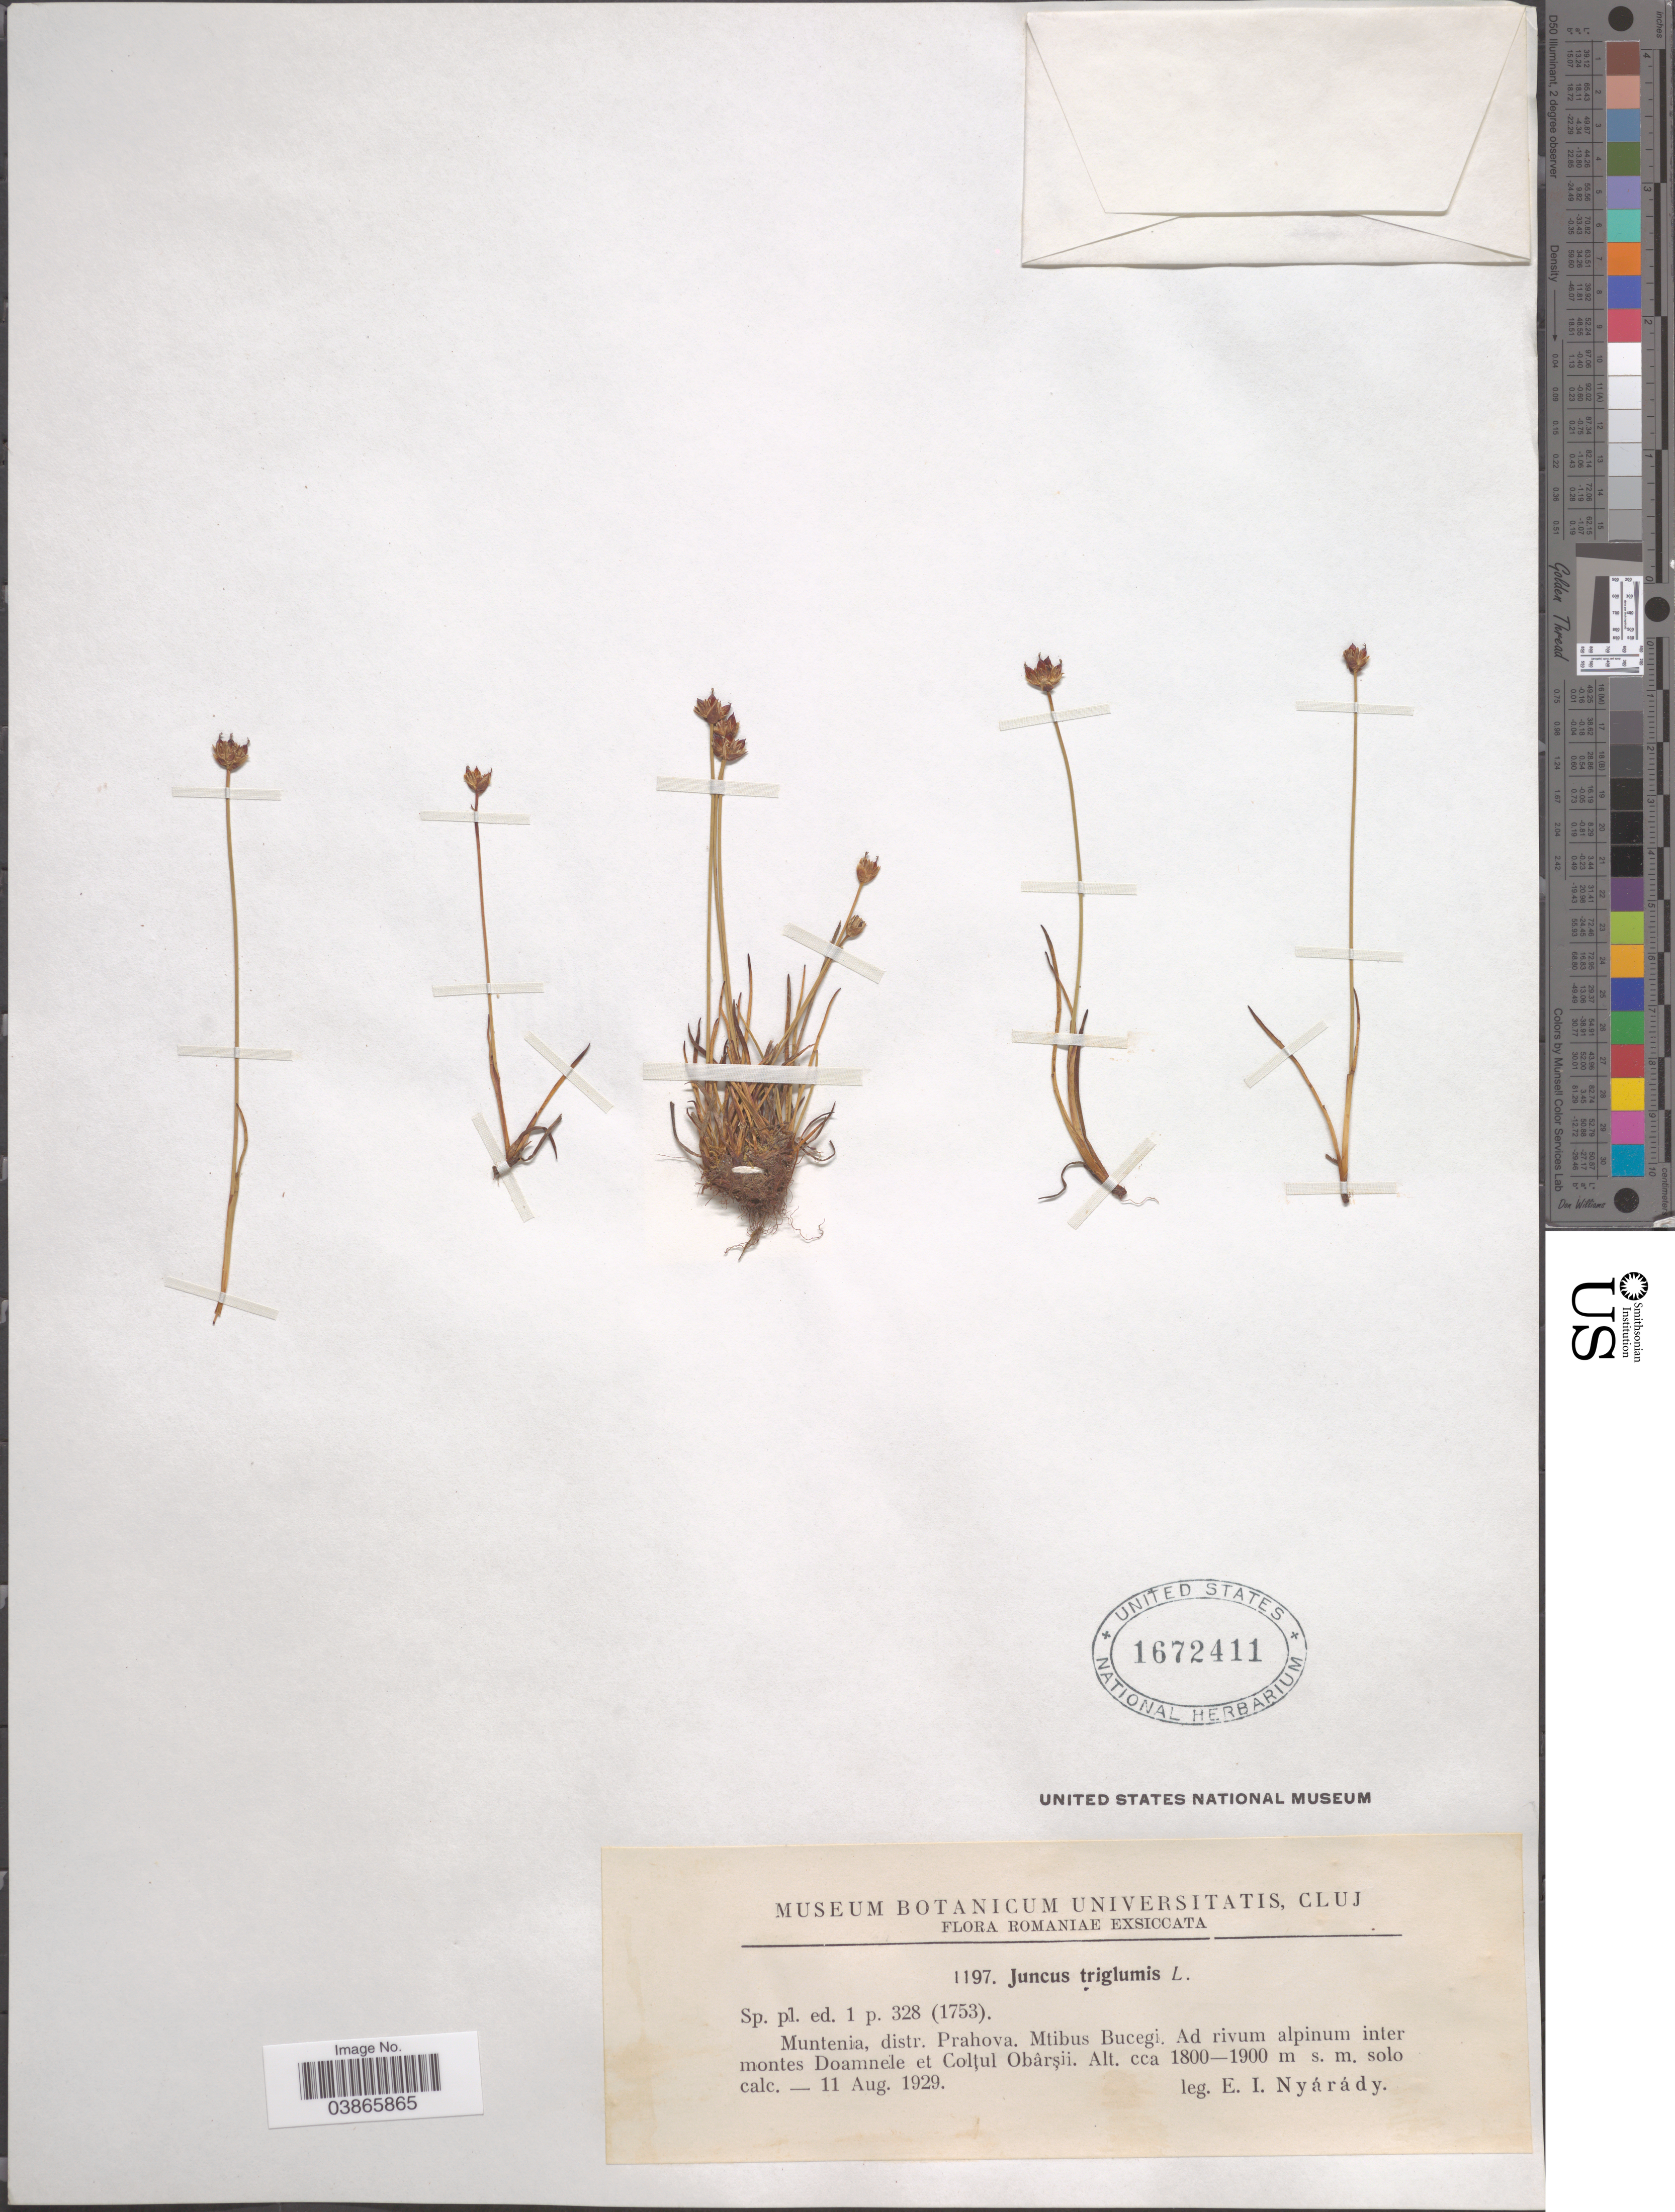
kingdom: Plantae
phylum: Tracheophyta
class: Liliopsida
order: Poales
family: Juncaceae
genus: Juncus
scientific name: Juncus triglumis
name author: L.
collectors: E. Nyarady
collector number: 1197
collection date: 1929-08-11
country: Romania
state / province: Prahova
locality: Muntenia, distr. Prahova. Mtibus Bucegi. Ad rivum alpinum inter montes Doamnele ete Coltul Obârşii.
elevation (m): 1800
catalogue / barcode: US 1672411